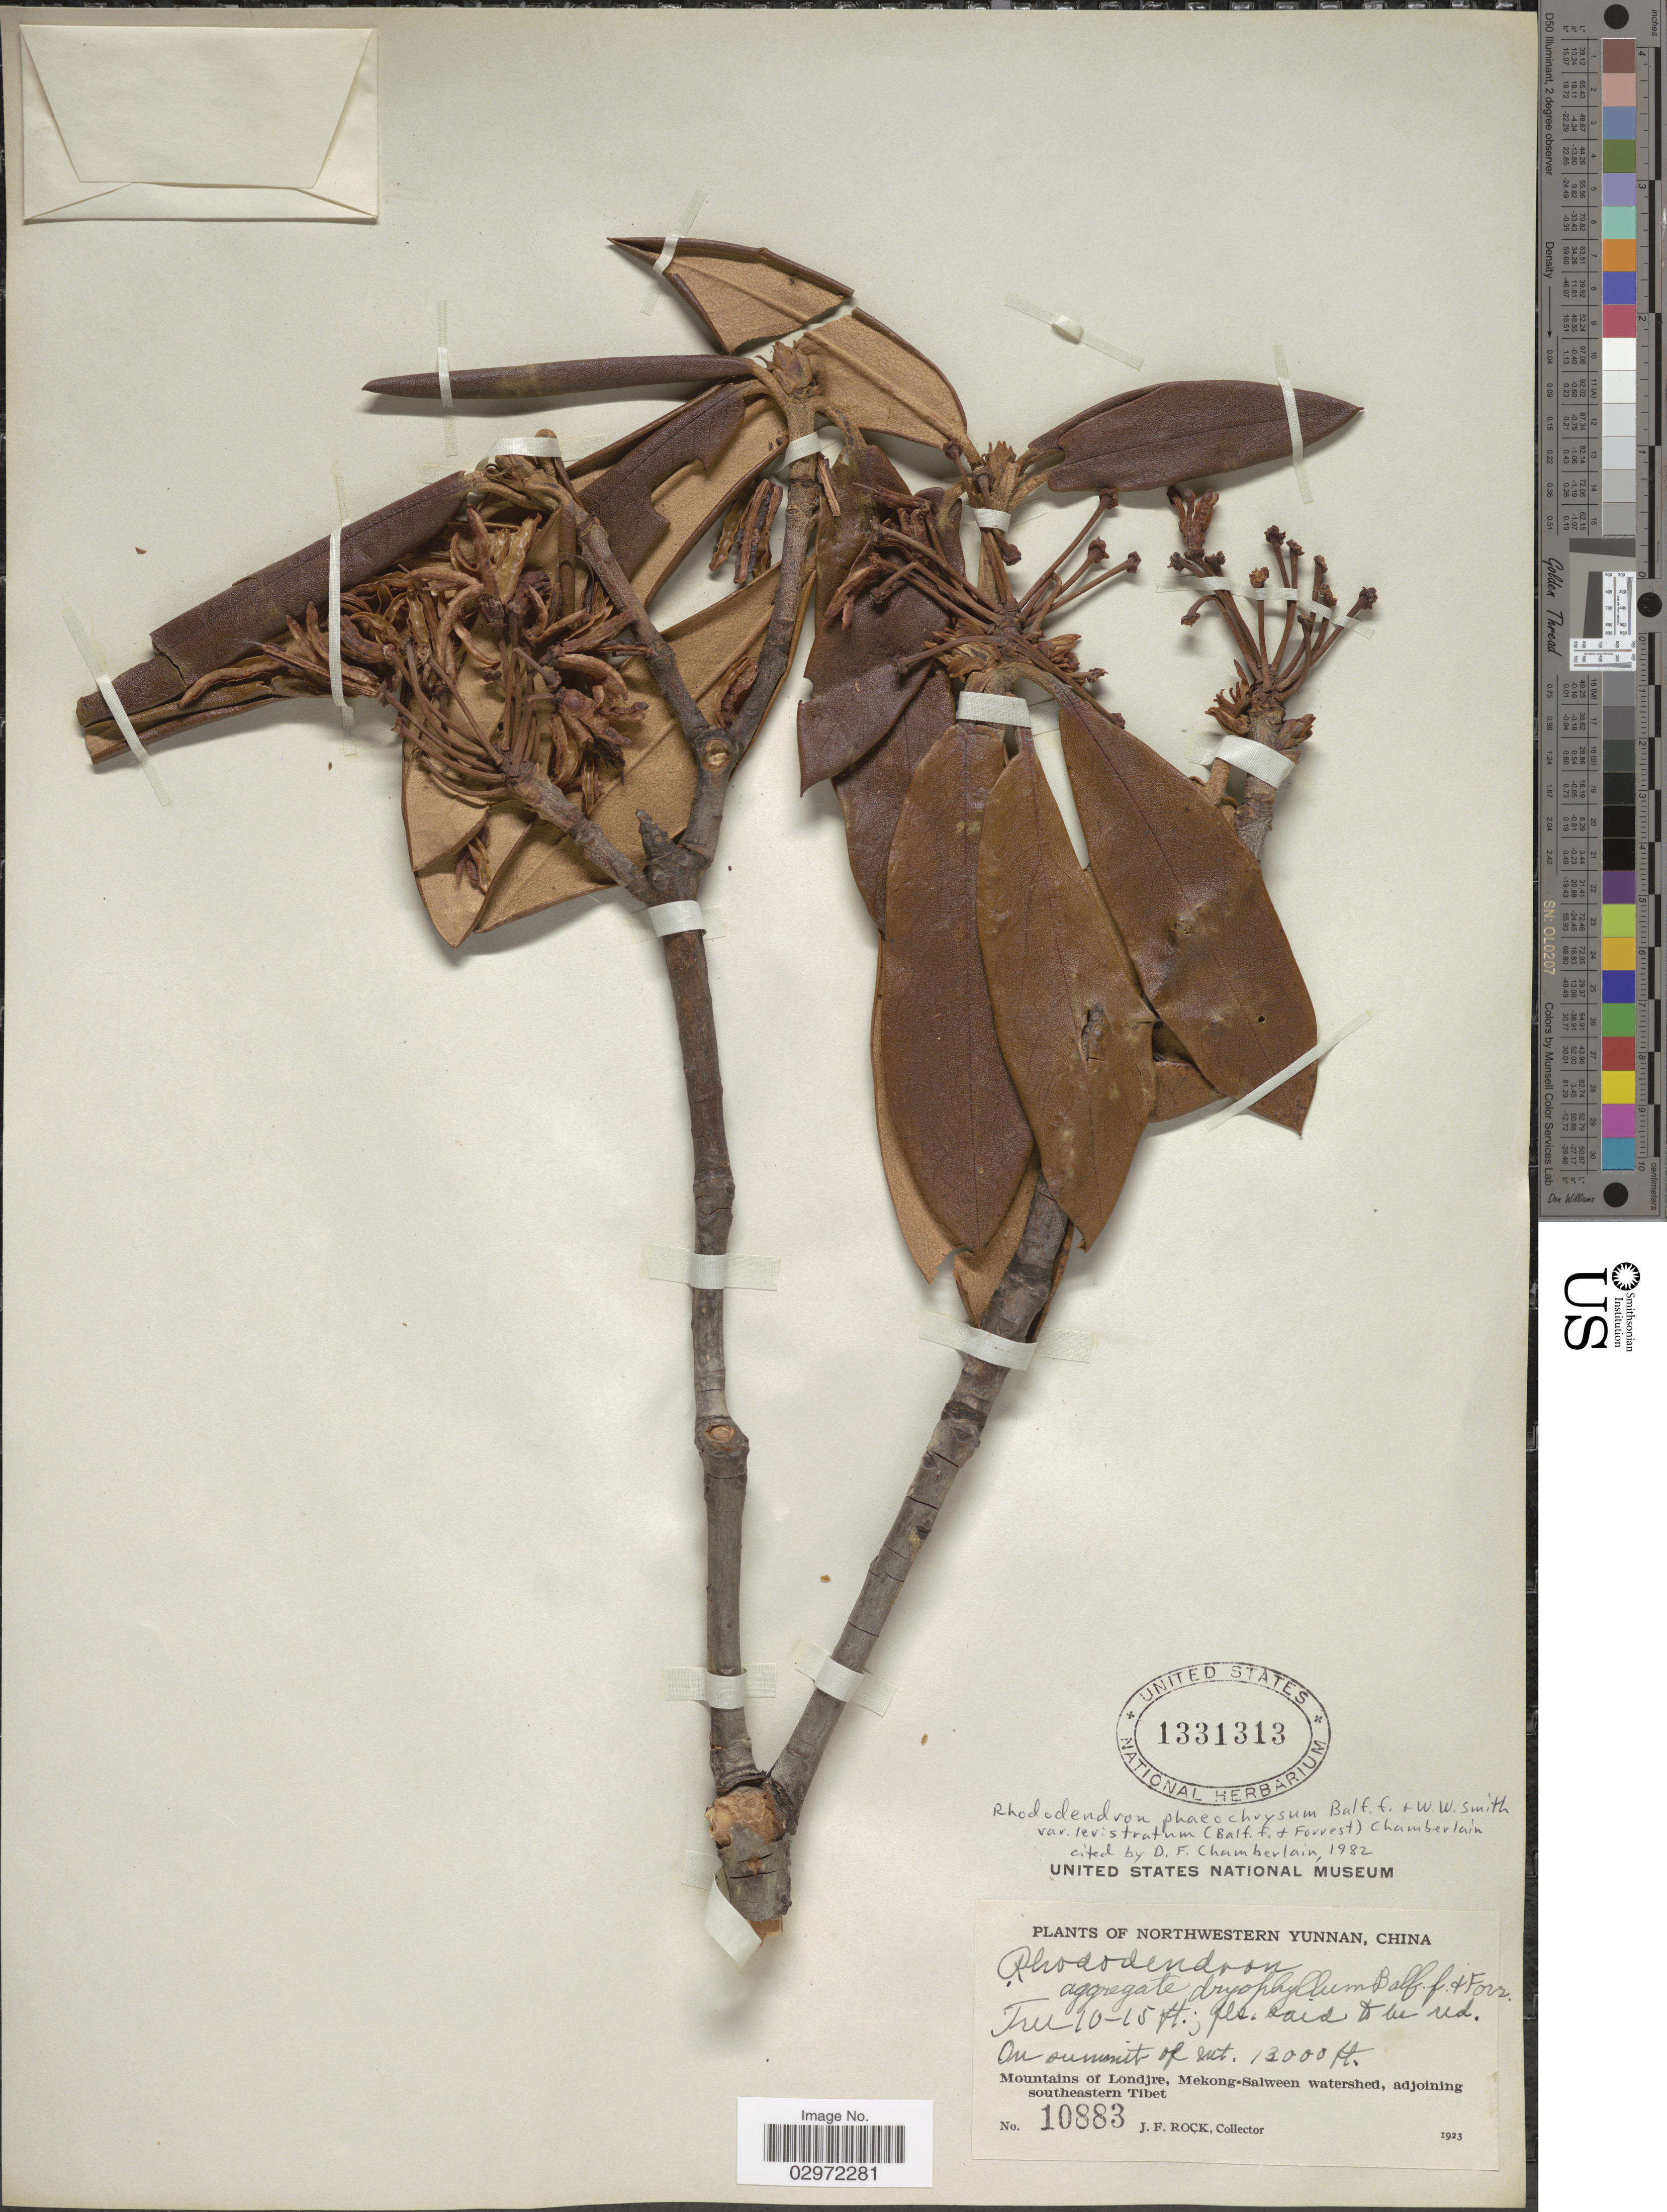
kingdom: Plantae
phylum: Tracheophyta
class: Magnoliopsida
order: Ericales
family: Ericaceae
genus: Rhododendron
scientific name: Rhododendron phaeochrysum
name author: Balf. f. & W.W. Sm.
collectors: J. Rock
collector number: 10883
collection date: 1923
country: China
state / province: Yunnan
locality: Northwestern Yunnan, Mountains of Londjre, Mekong-Salween watershed, adjoining southeastern Tibet.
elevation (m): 3962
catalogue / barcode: US 1331313